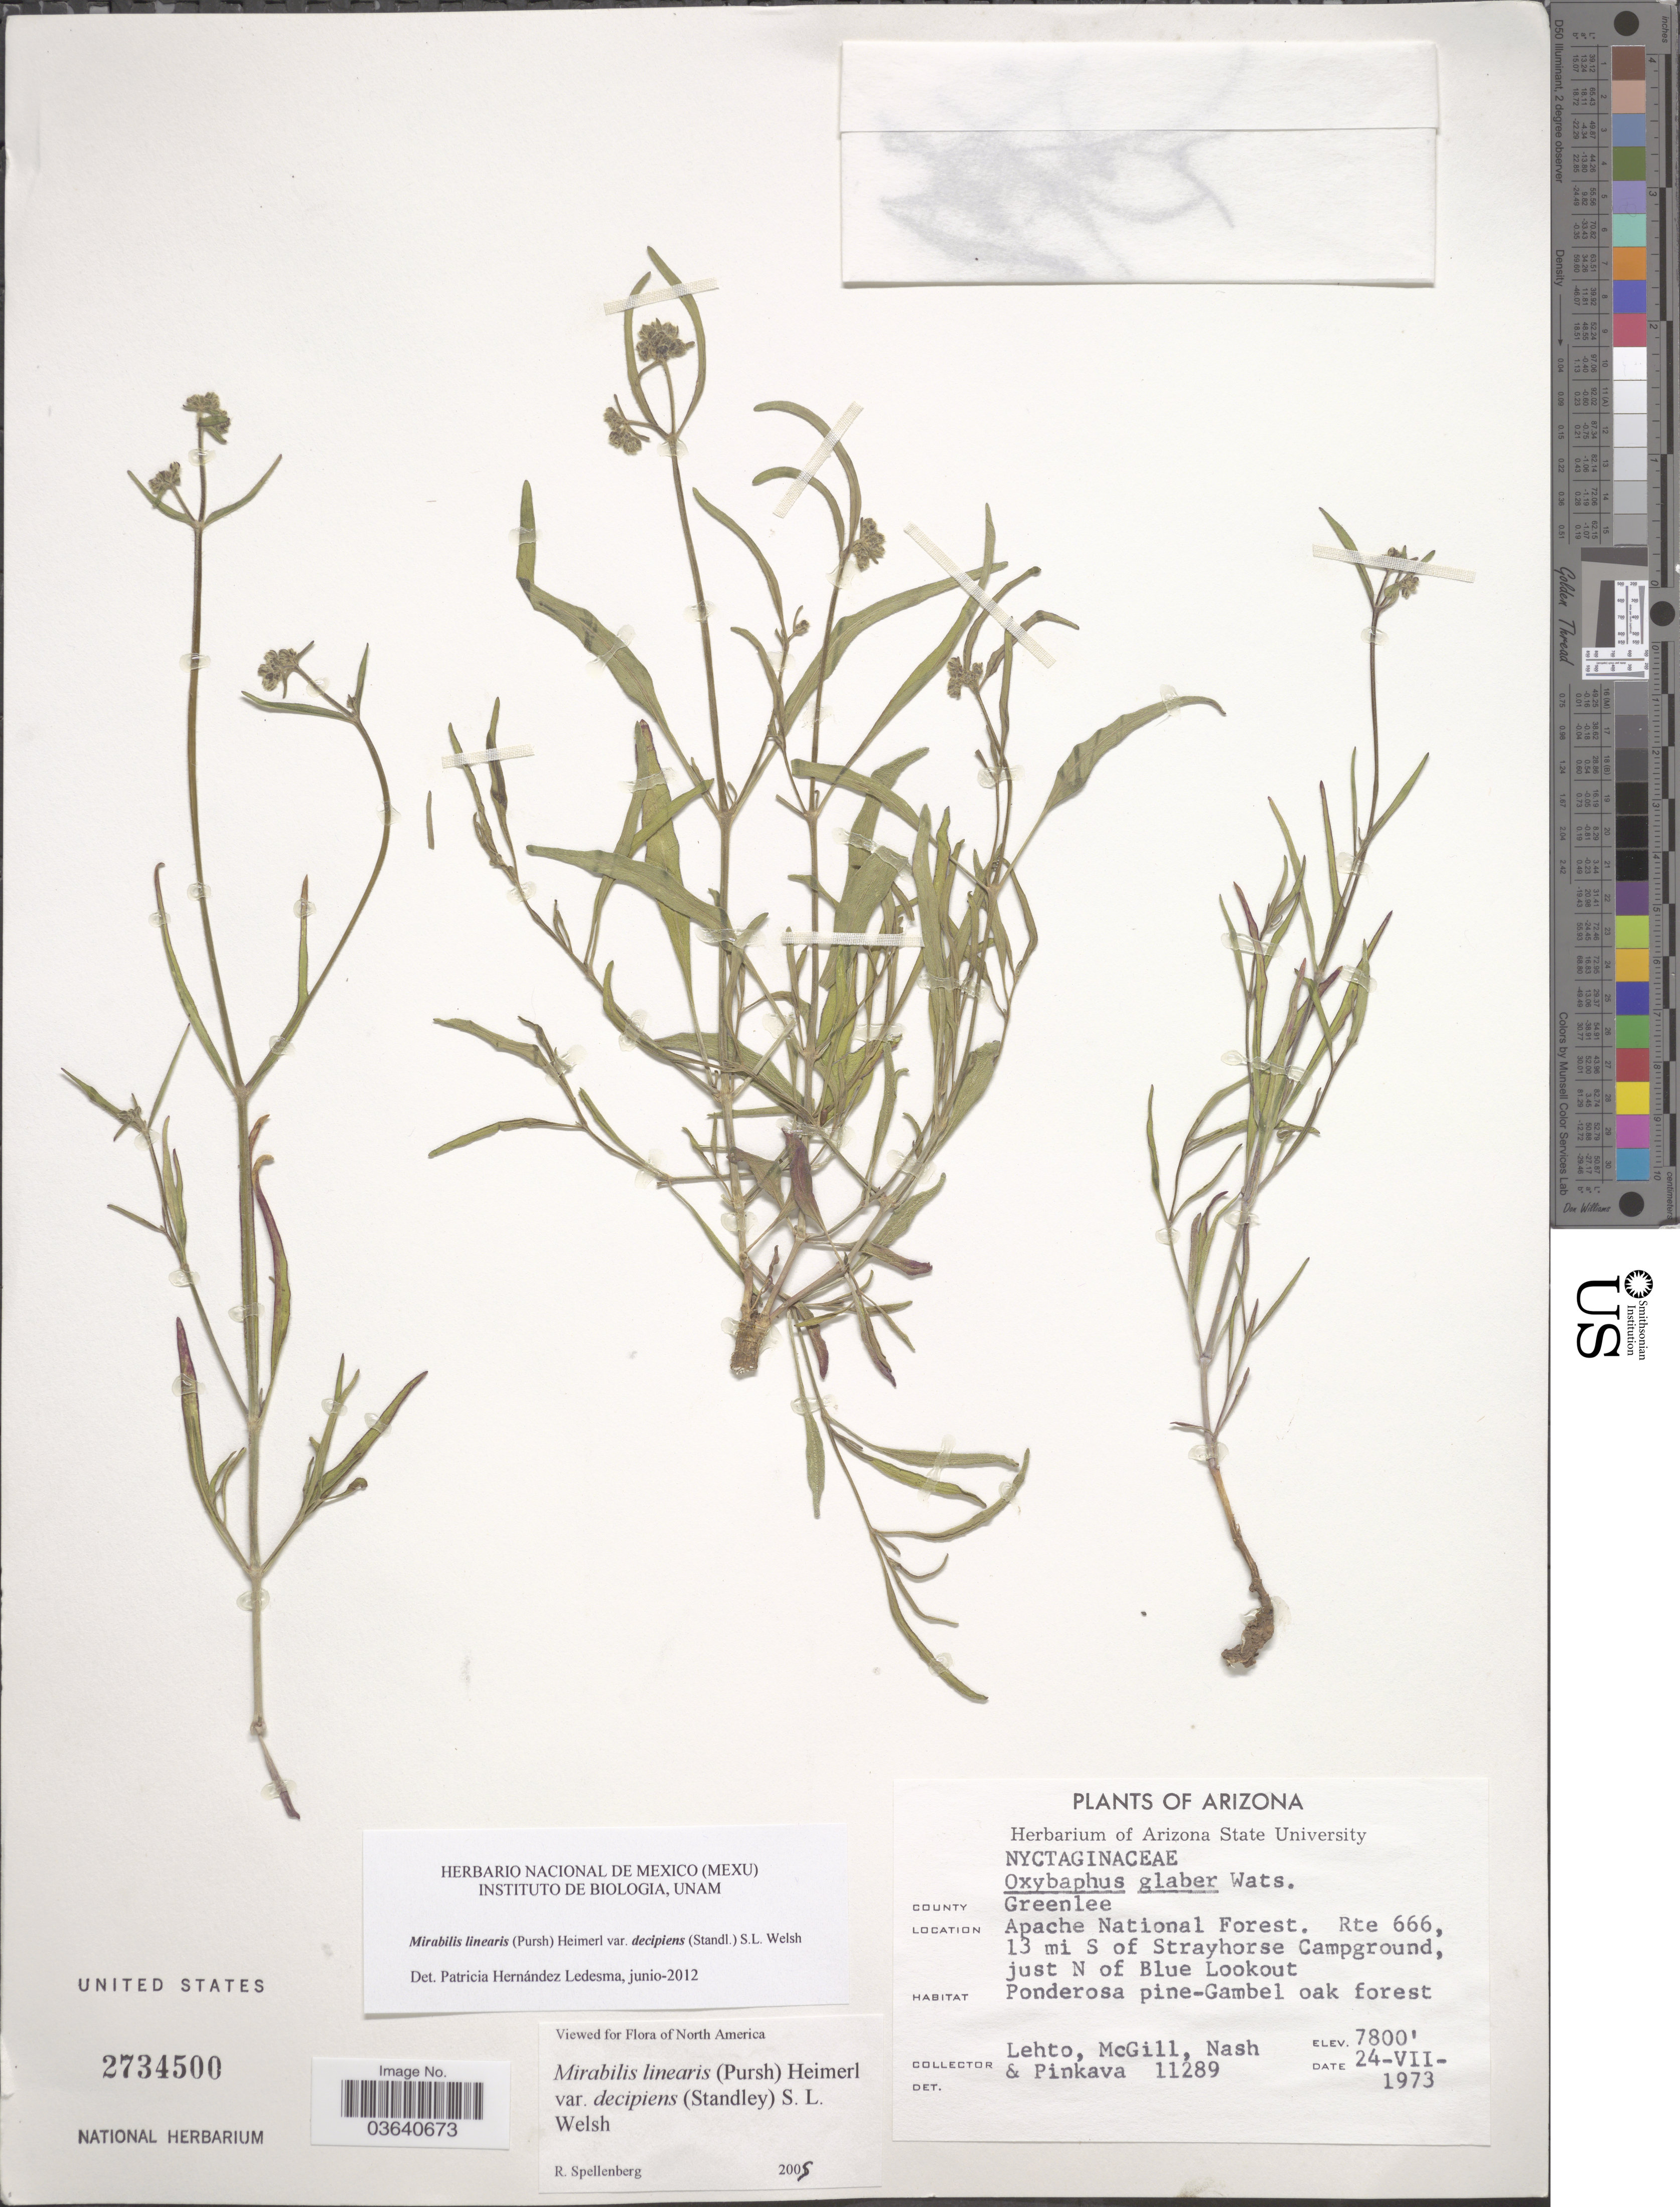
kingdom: Plantae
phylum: Tracheophyta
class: Magnoliopsida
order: Caryophyllales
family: Nyctaginaceae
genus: Mirabilis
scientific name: Mirabilis linearis var. decipiens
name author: (Standl.) S.L. Welsh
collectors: -. Lehto, -. McGill & -- Nash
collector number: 11289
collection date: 1973-07-24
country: United States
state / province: Arizona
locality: County Greenlee. Apache National Forest. Rte 666, 13 mi S of Strayhorse Campground, just N of Blue Lookout.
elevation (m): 2377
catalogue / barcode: US 2734500